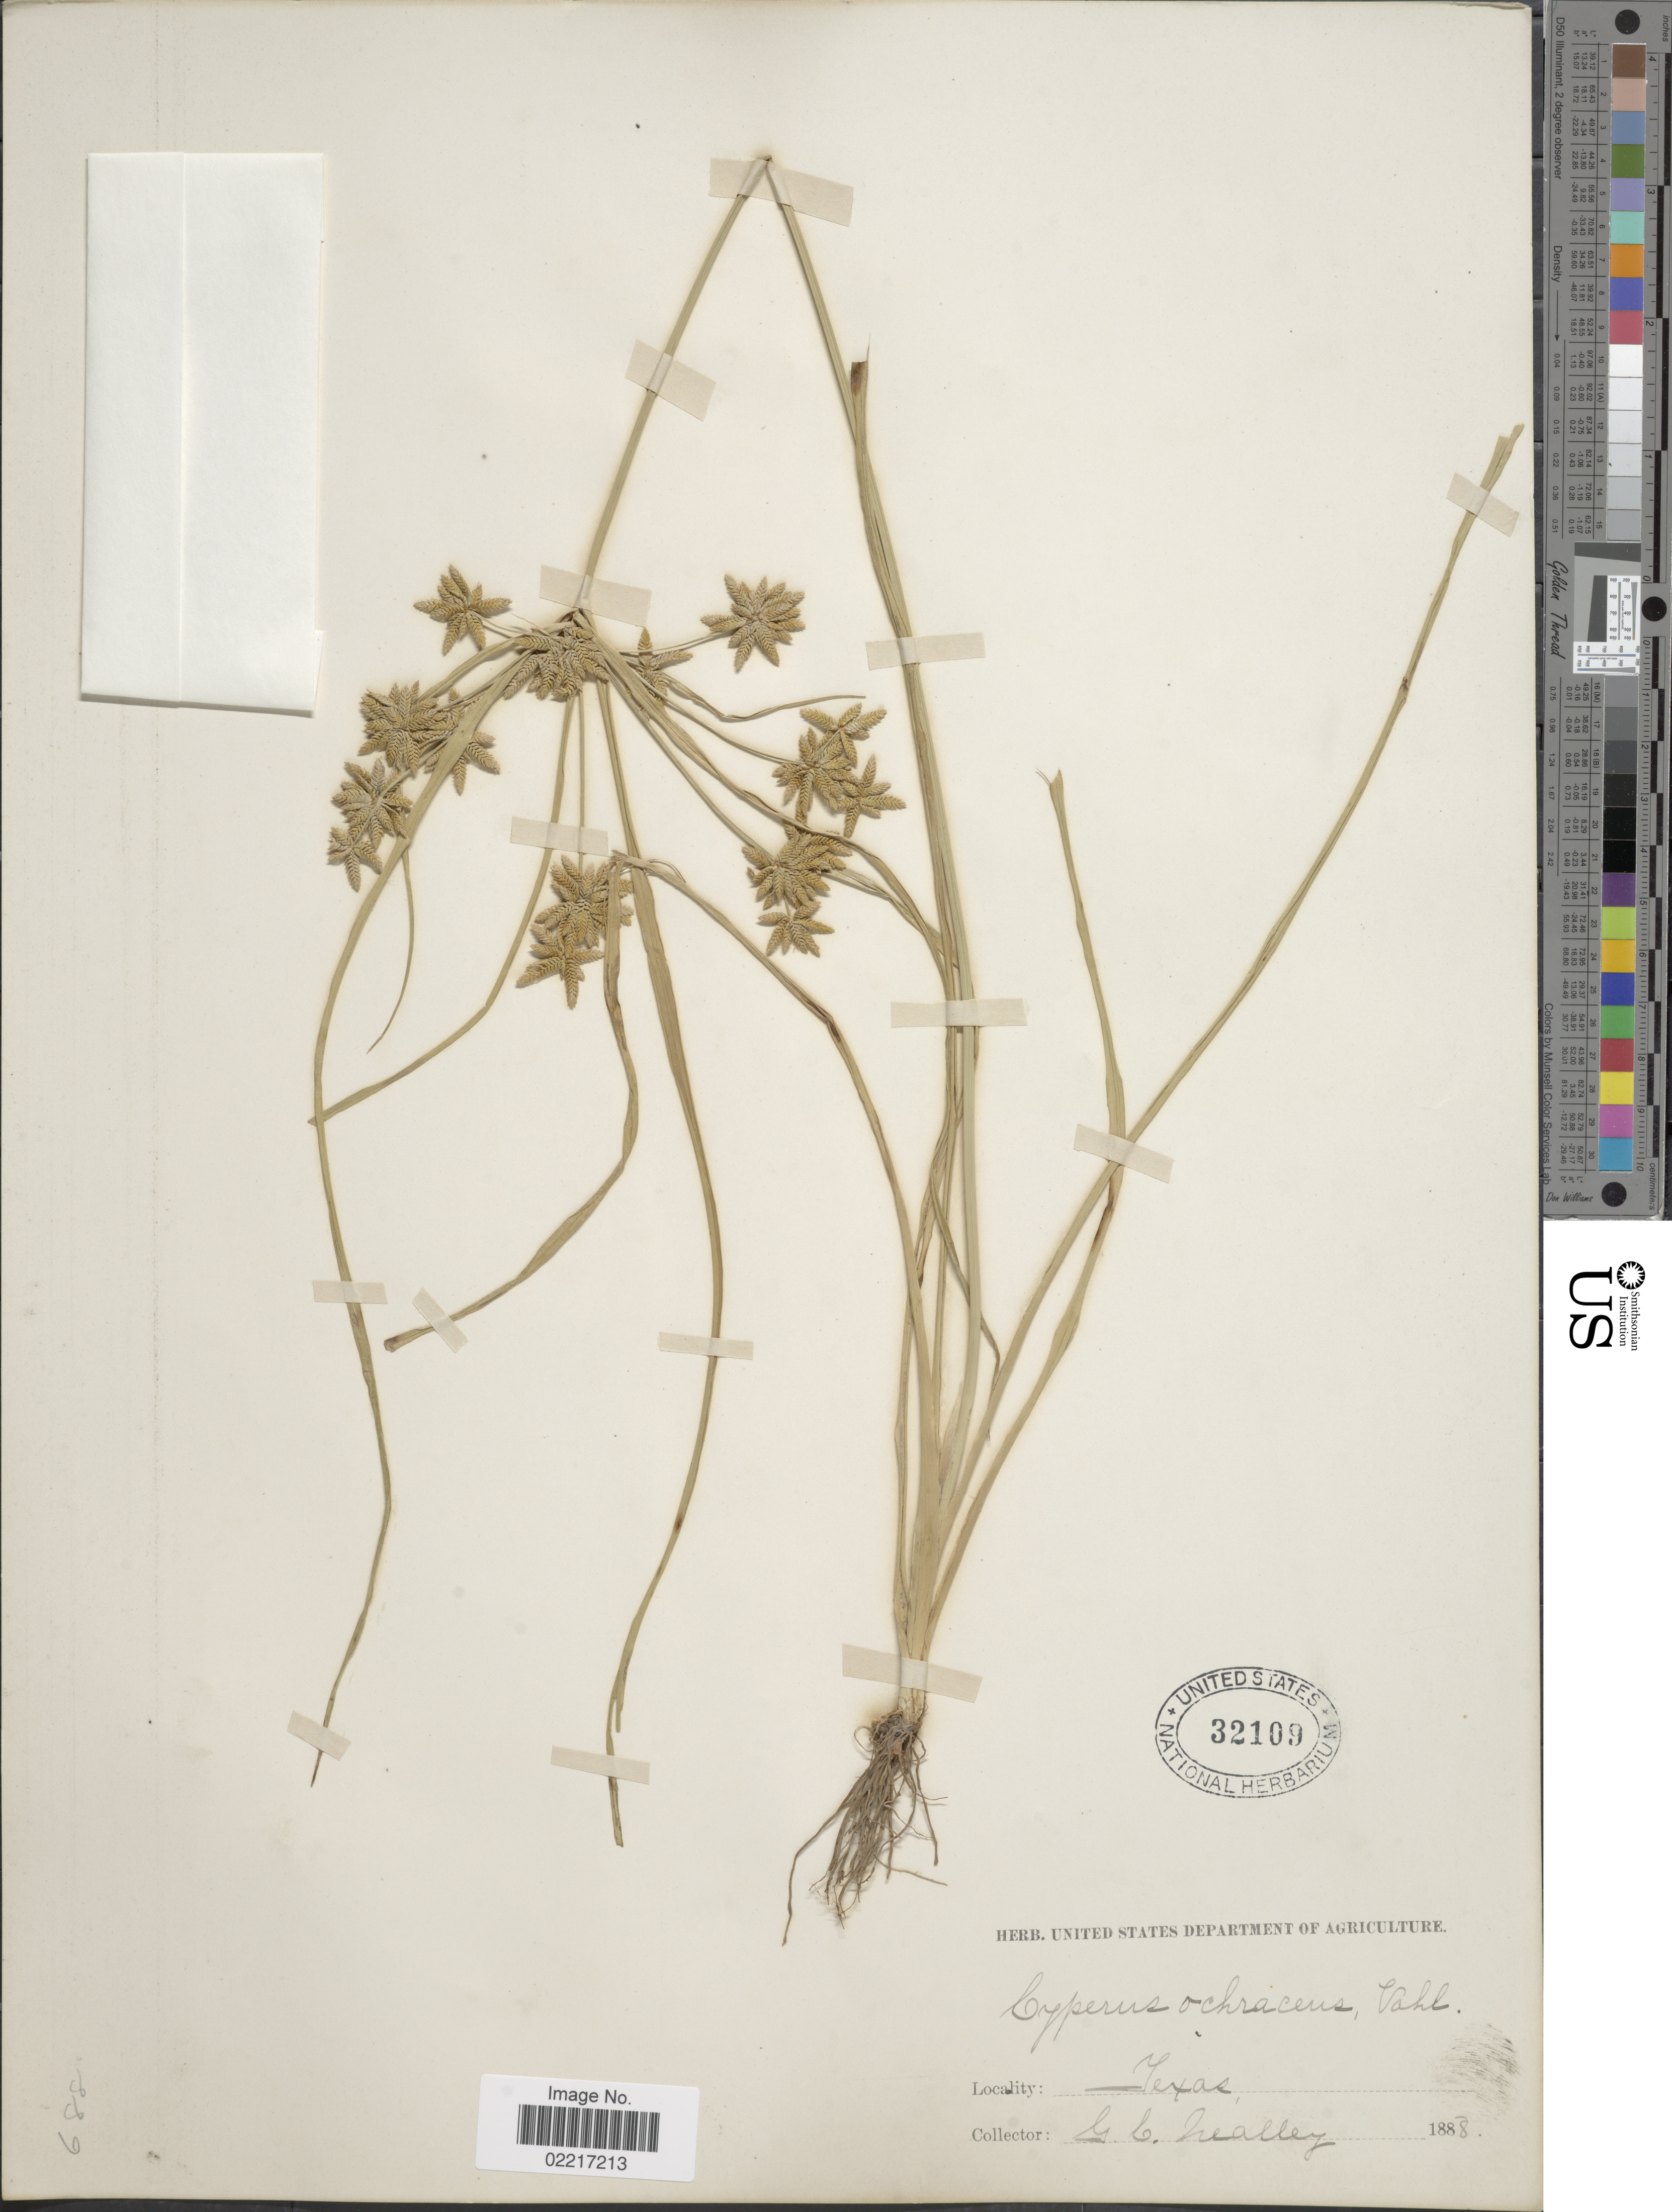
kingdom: Plantae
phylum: Tracheophyta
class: Liliopsida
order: Poales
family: Cyperaceae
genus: Cyperus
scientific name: Cyperus ochraceus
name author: Vahl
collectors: G. C. Nealley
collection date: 1888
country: United States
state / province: Texas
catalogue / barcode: US 32109